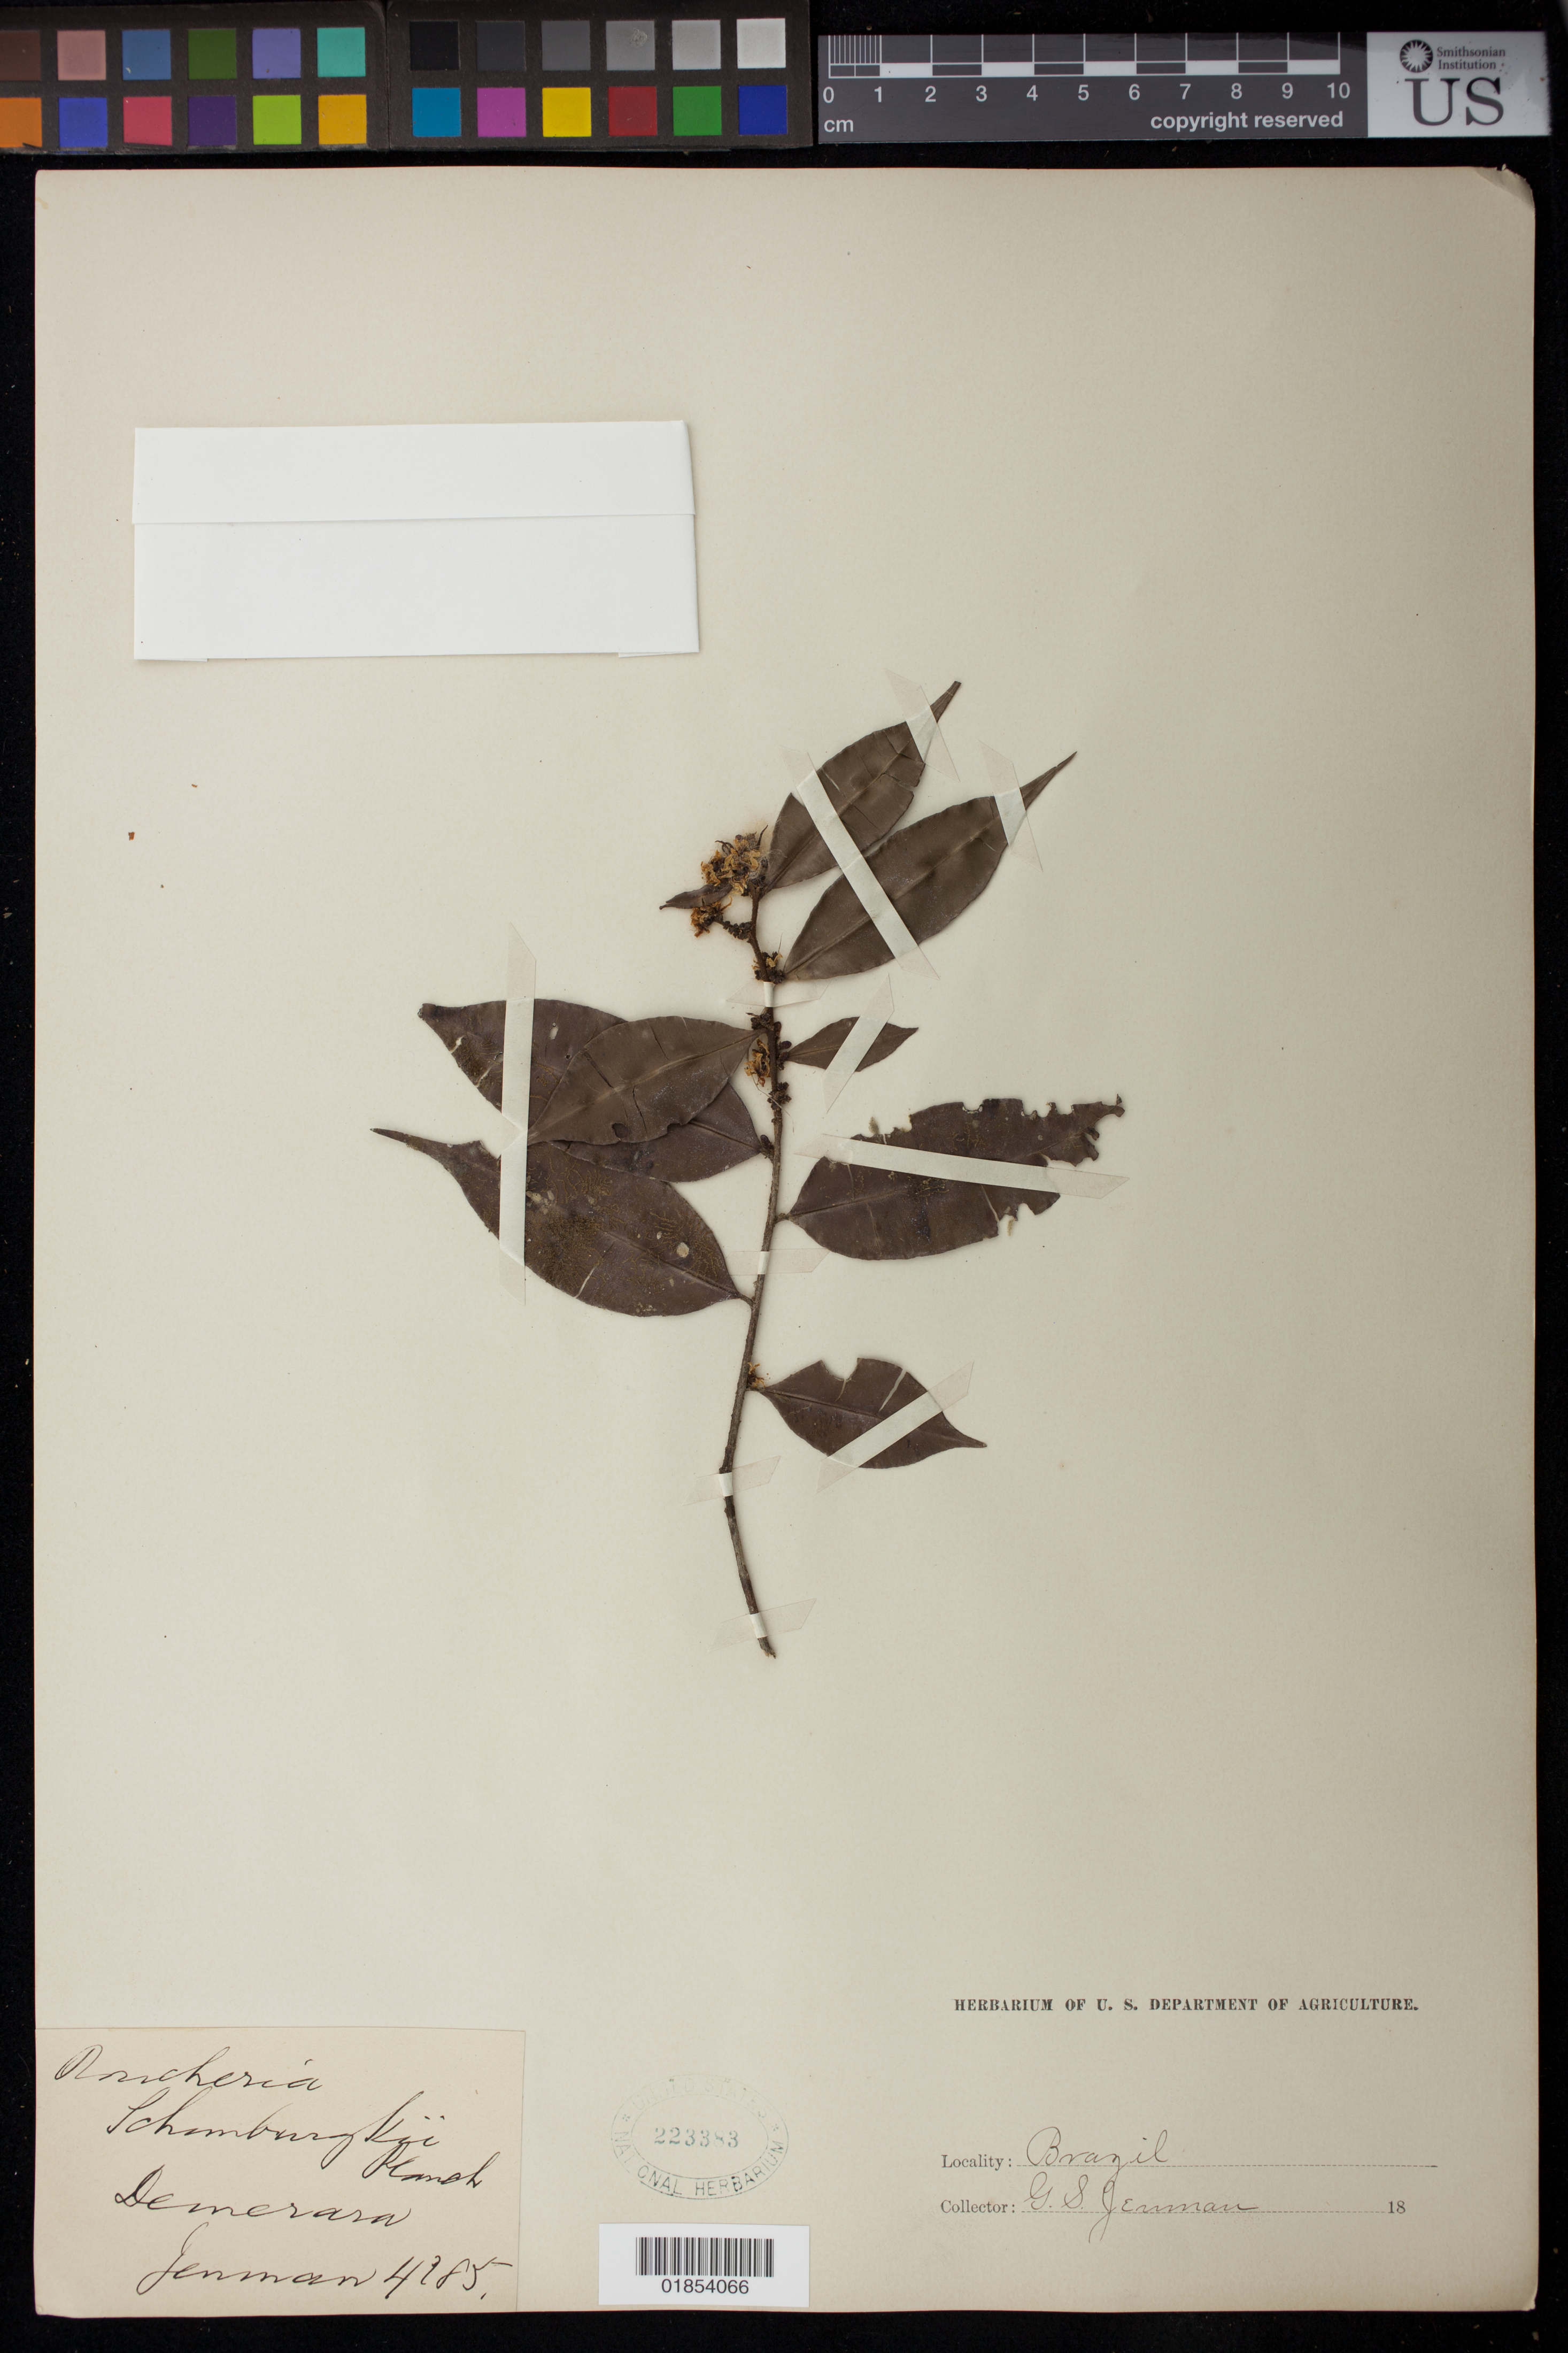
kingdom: Plantae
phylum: Tracheophyta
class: Magnoliopsida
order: Malpighiales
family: Linaceae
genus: Roucheria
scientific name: Roucheria schomburgkii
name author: Planch.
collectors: G. S. Jenman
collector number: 23275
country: Guyana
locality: Demerara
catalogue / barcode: US 2898191